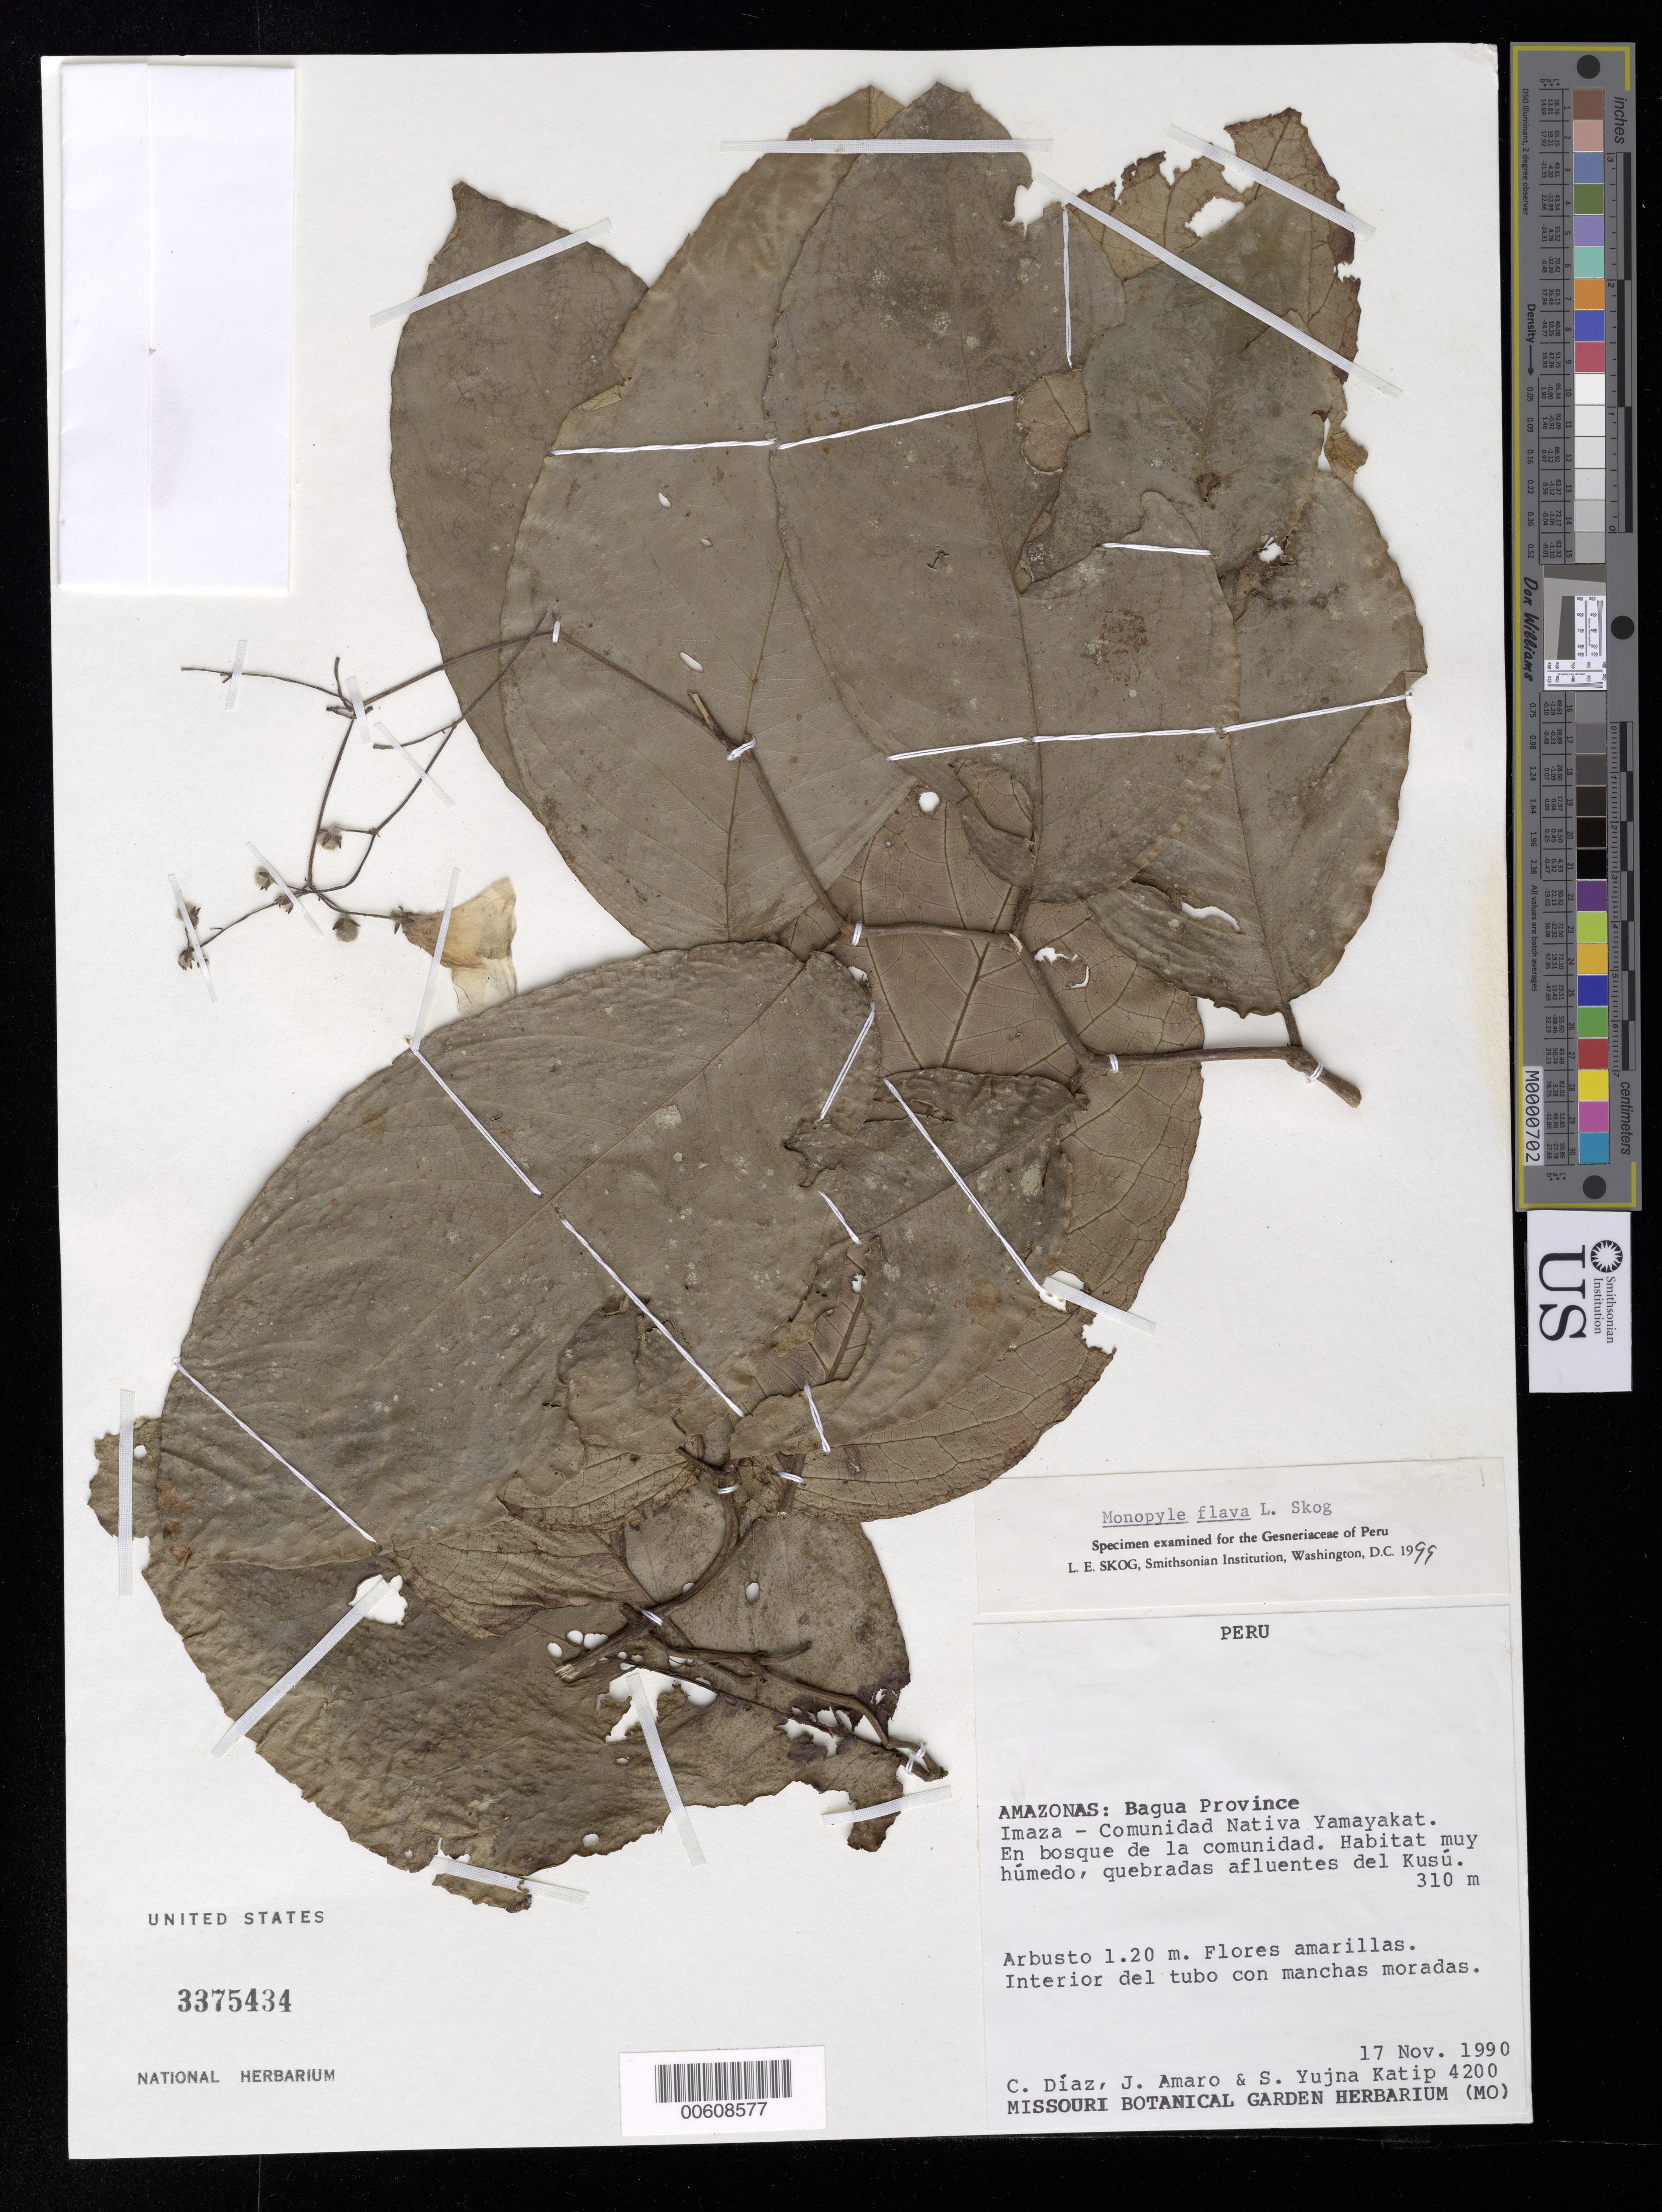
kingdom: Plantae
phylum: Tracheophyta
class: Magnoliopsida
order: Lamiales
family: Gesneriaceae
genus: Monopyle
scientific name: Monopyle flava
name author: L.E. Skog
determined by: Skog, Laurence E.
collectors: C. Díaz S., J. Amaro & S. Yujna Katip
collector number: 4200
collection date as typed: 17 Nov 1990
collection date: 1990-11-17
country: Peru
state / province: Amazonas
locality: Prov. Bagua; Imaza - Comunidad Nativa Yamayakat, en bosque de la comunidad, quebradas afluentes del Kusú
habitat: Habitat muy húmedo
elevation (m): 310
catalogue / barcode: US 3375434